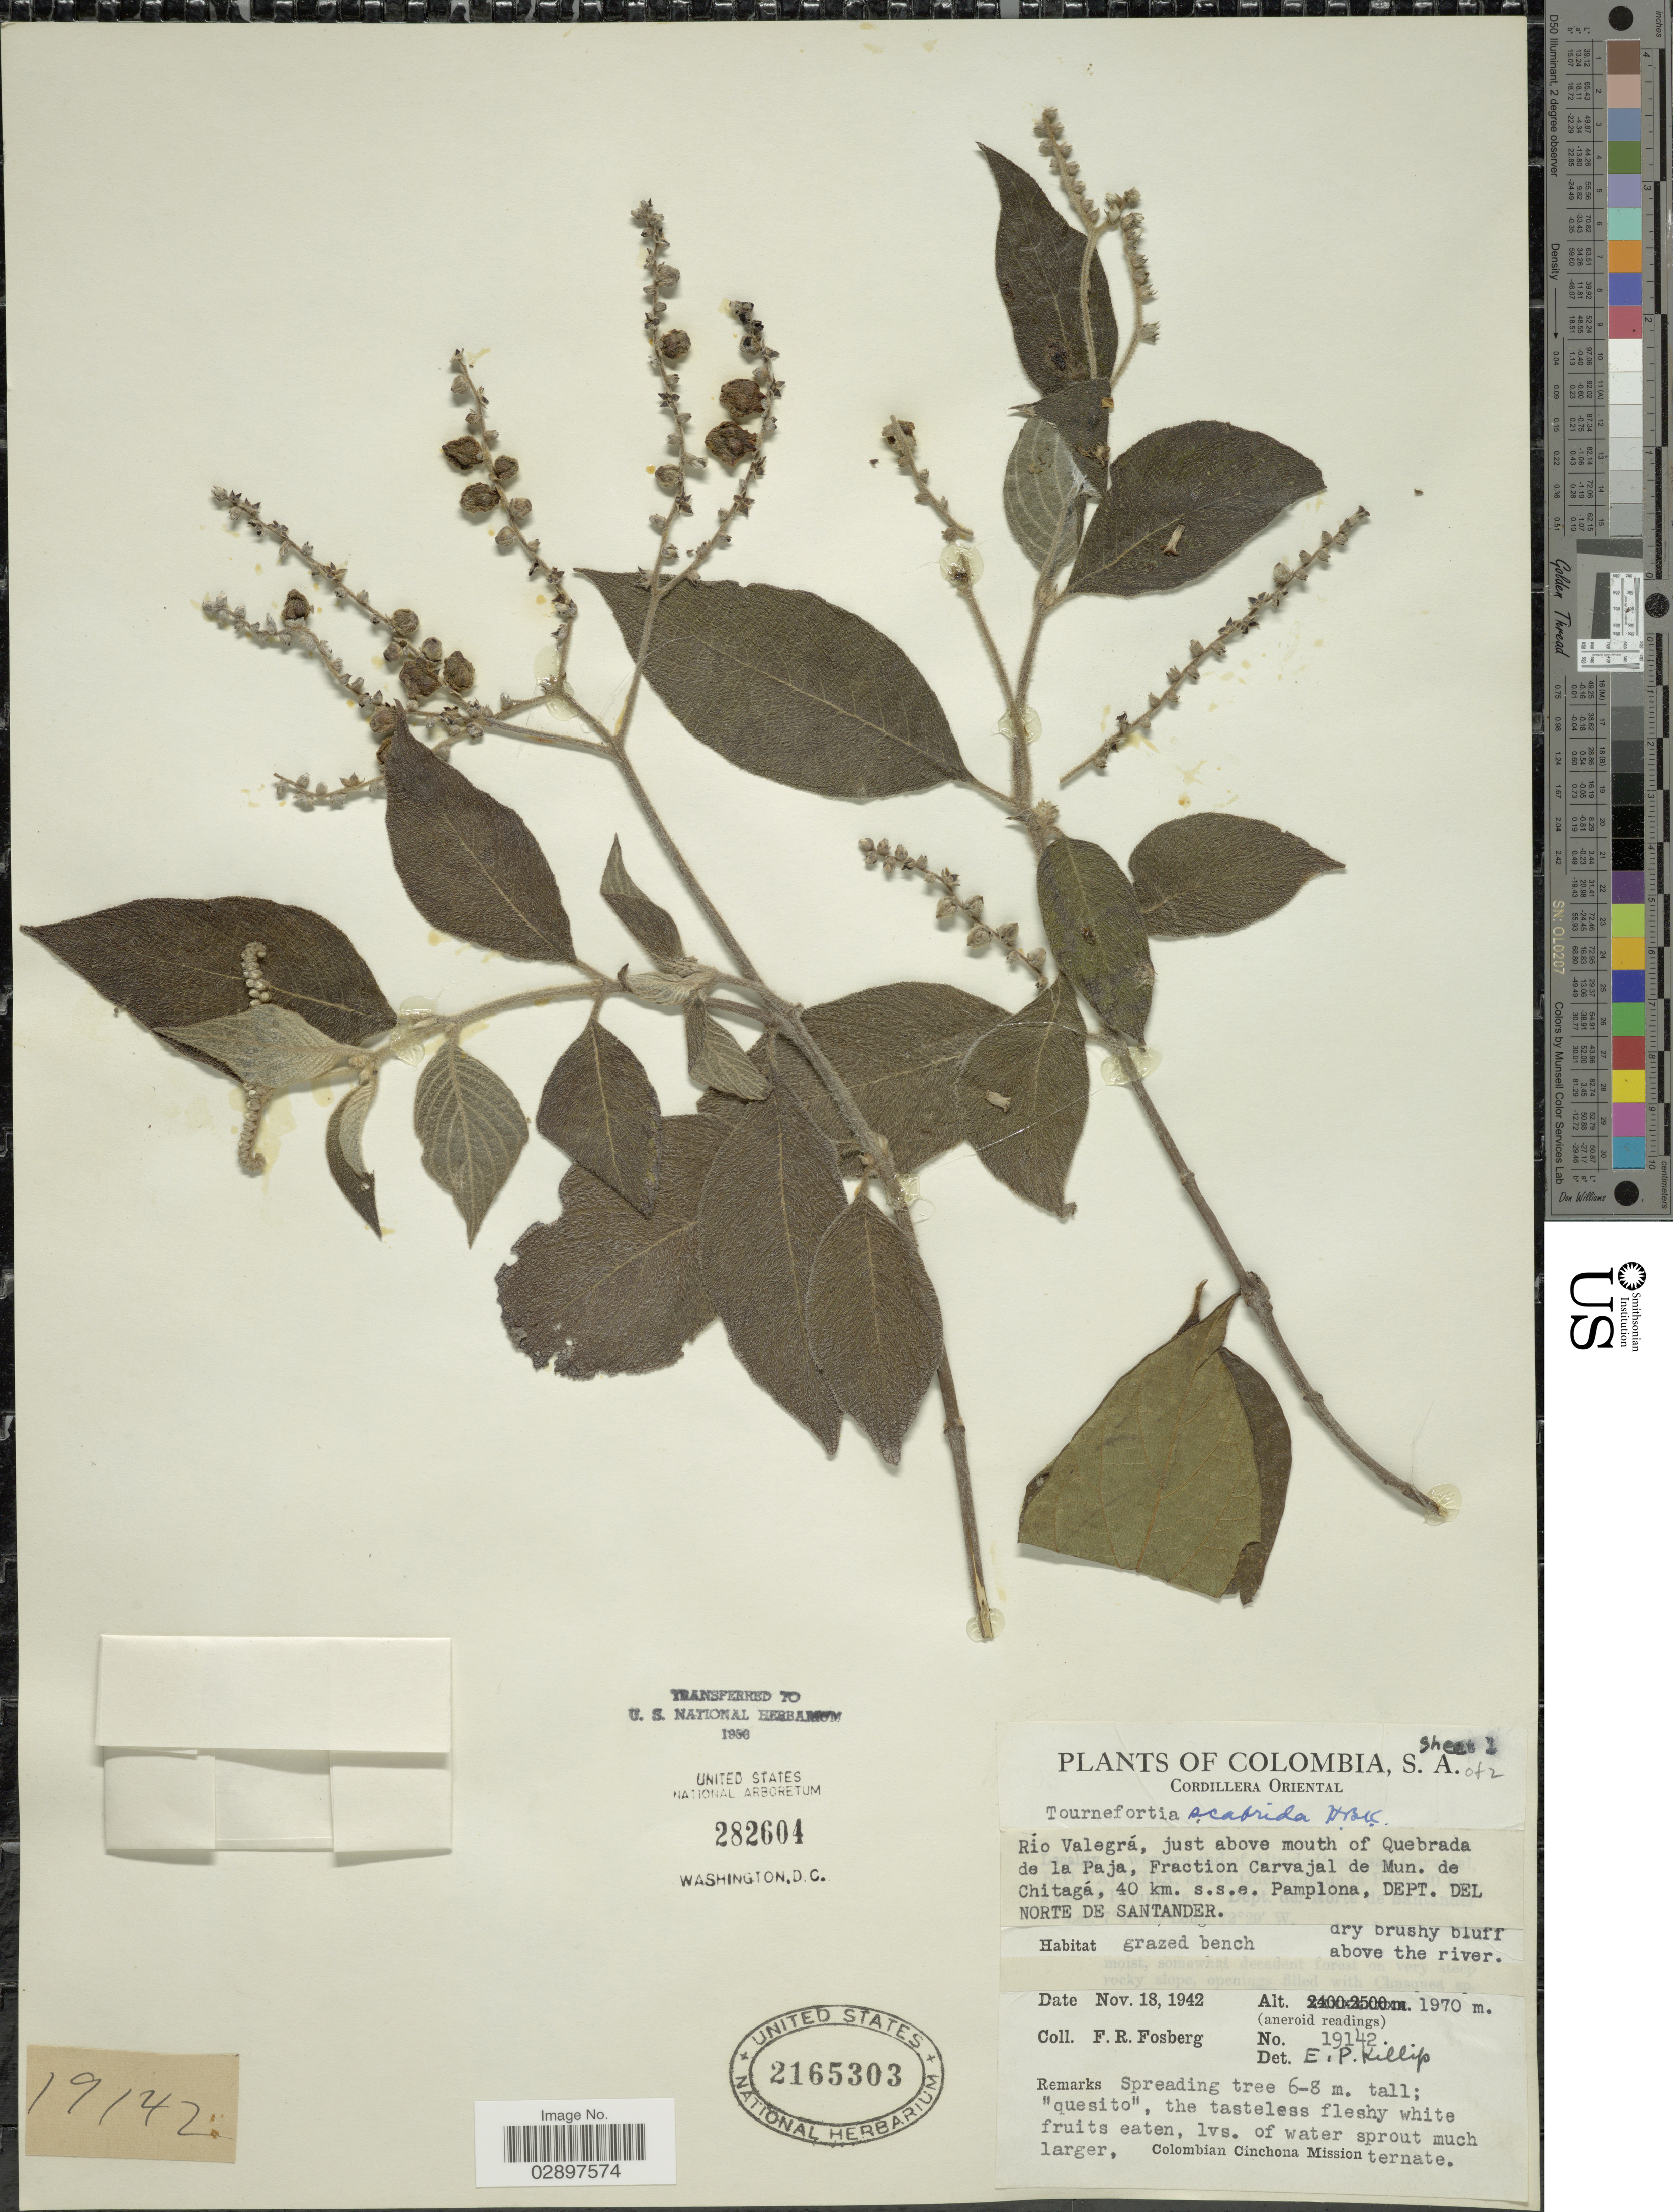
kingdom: Plantae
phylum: Tracheophyta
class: Magnoliopsida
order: Boraginales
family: Heliotropiaceae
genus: Tournefortia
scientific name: Tournefortia scabrida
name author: Kunth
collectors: F. R. Fosberg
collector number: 19142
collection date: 1942-11-18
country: Colombia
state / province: Norte de Santander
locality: Cordillera Oriental. Rio Valegrá, just above mouth of Quebrada de la Paja, Fraction Carvajal de Mun. de Chitagá, 40 km. s.s.e. Pamplona, Dept. del Norte de Santander.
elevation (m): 1970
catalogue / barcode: US 2165303